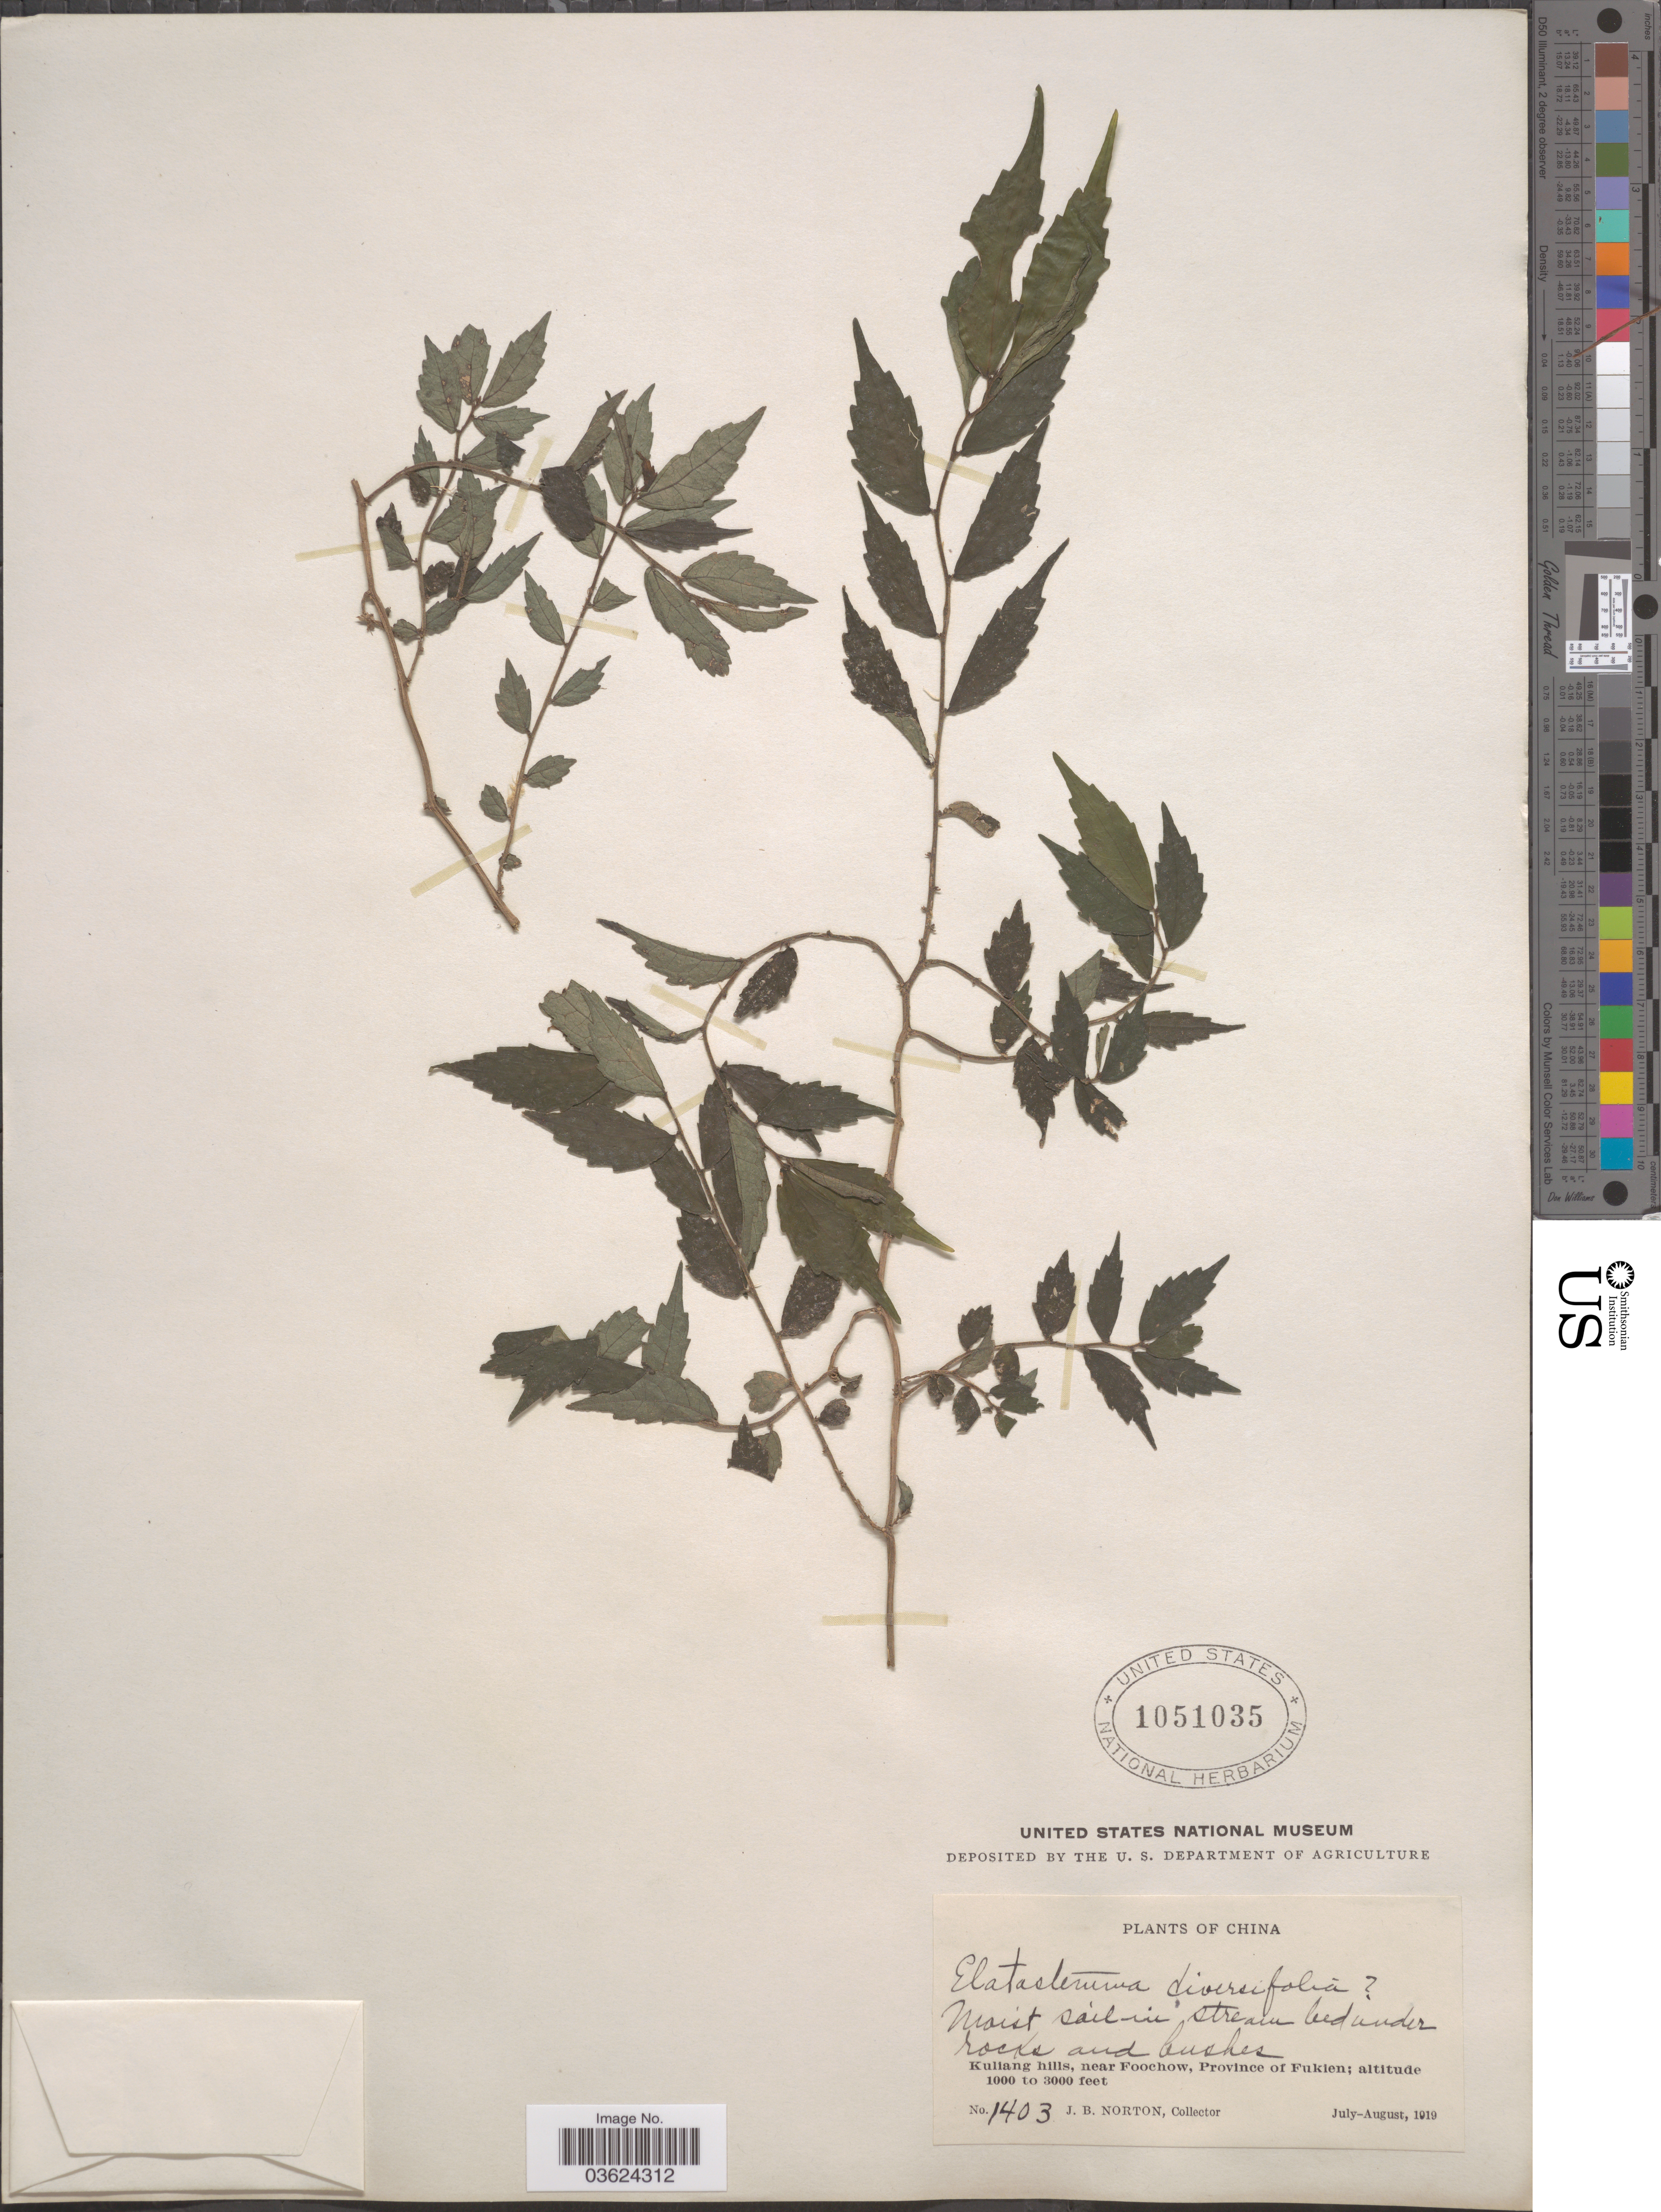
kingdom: Plantae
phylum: Tracheophyta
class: Magnoliopsida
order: Rosales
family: Urticaceae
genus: Elatostema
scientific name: Elatostema diversifolium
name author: Wedd.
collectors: J. B. Norton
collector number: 1403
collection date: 1919-07/1919-08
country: China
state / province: Fujian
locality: Kuliang hills, near Foochow, Province of Fukien.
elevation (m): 305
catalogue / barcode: US 1051035